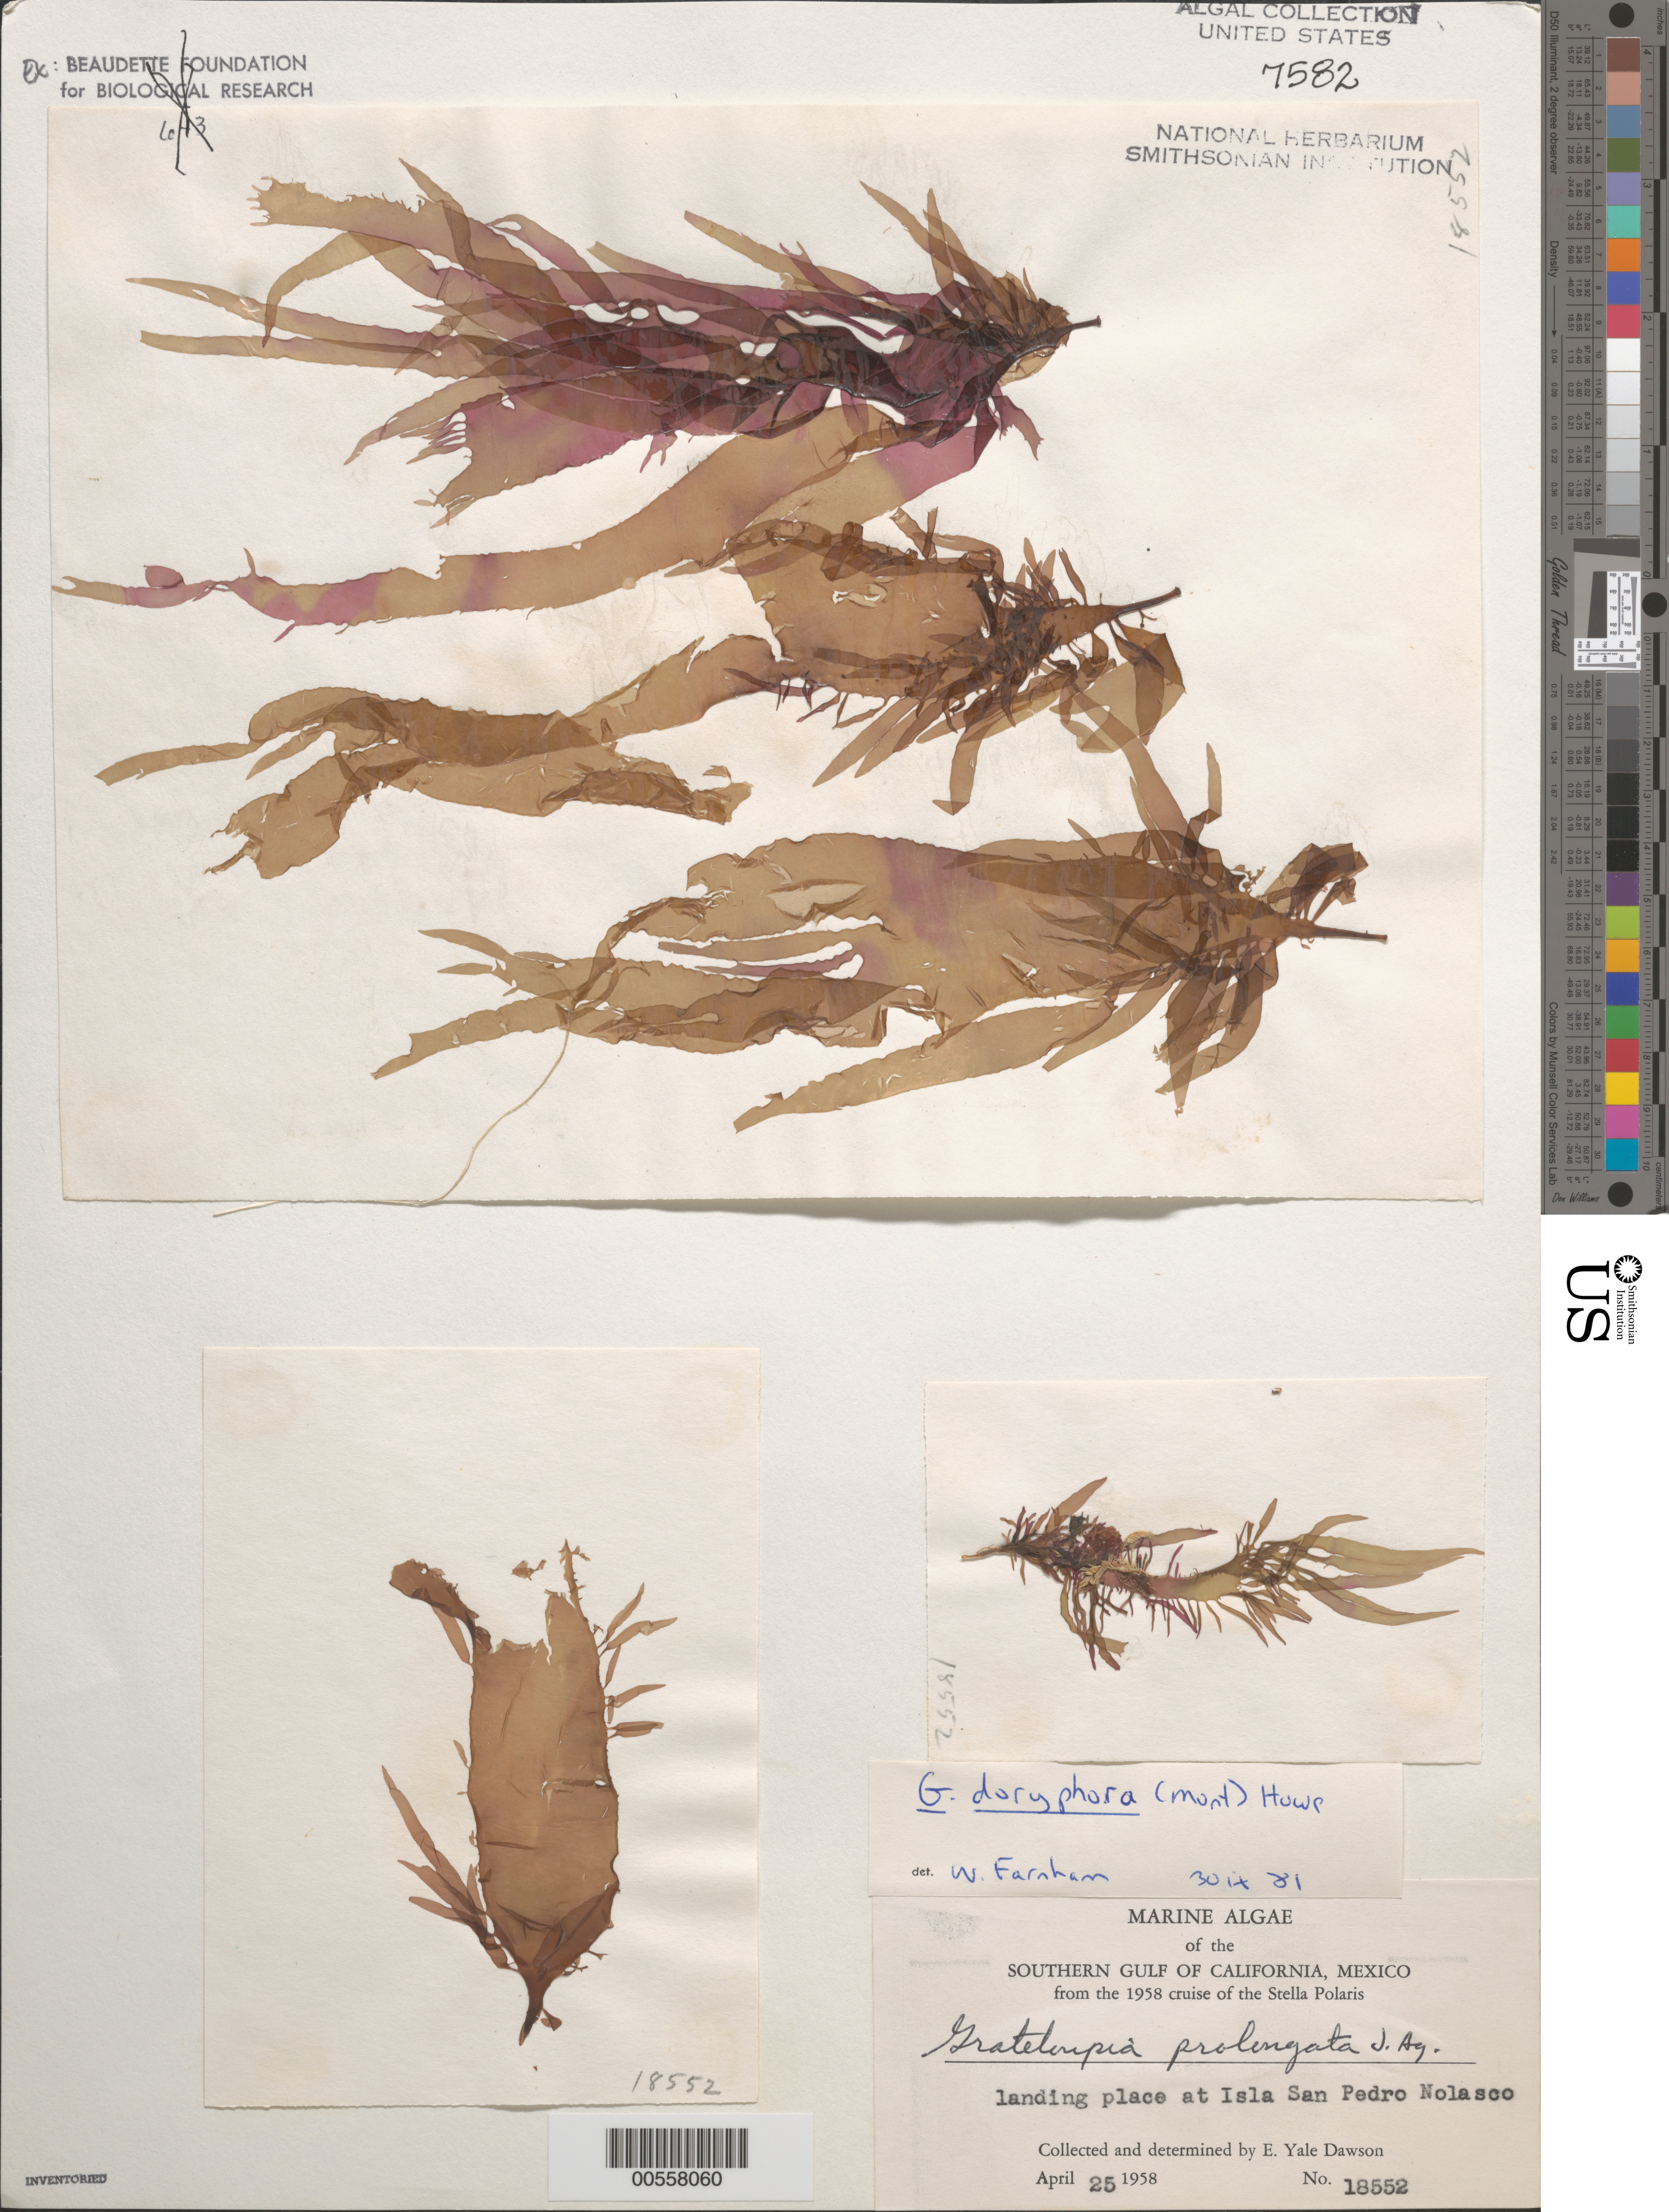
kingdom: Plantae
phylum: Rhodophyta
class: Florideophyceae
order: Halymeniales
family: Halymeniaceae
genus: Grateloupia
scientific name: Grateloupia doryphora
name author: (Mont.) Howe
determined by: Farnham, W. F.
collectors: E. Y. Dawson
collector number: EYD 18552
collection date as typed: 25 Apr 1958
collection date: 1958-04-25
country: Mexico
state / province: Sonora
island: Isla San Pedro Nolasco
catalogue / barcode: US 7582